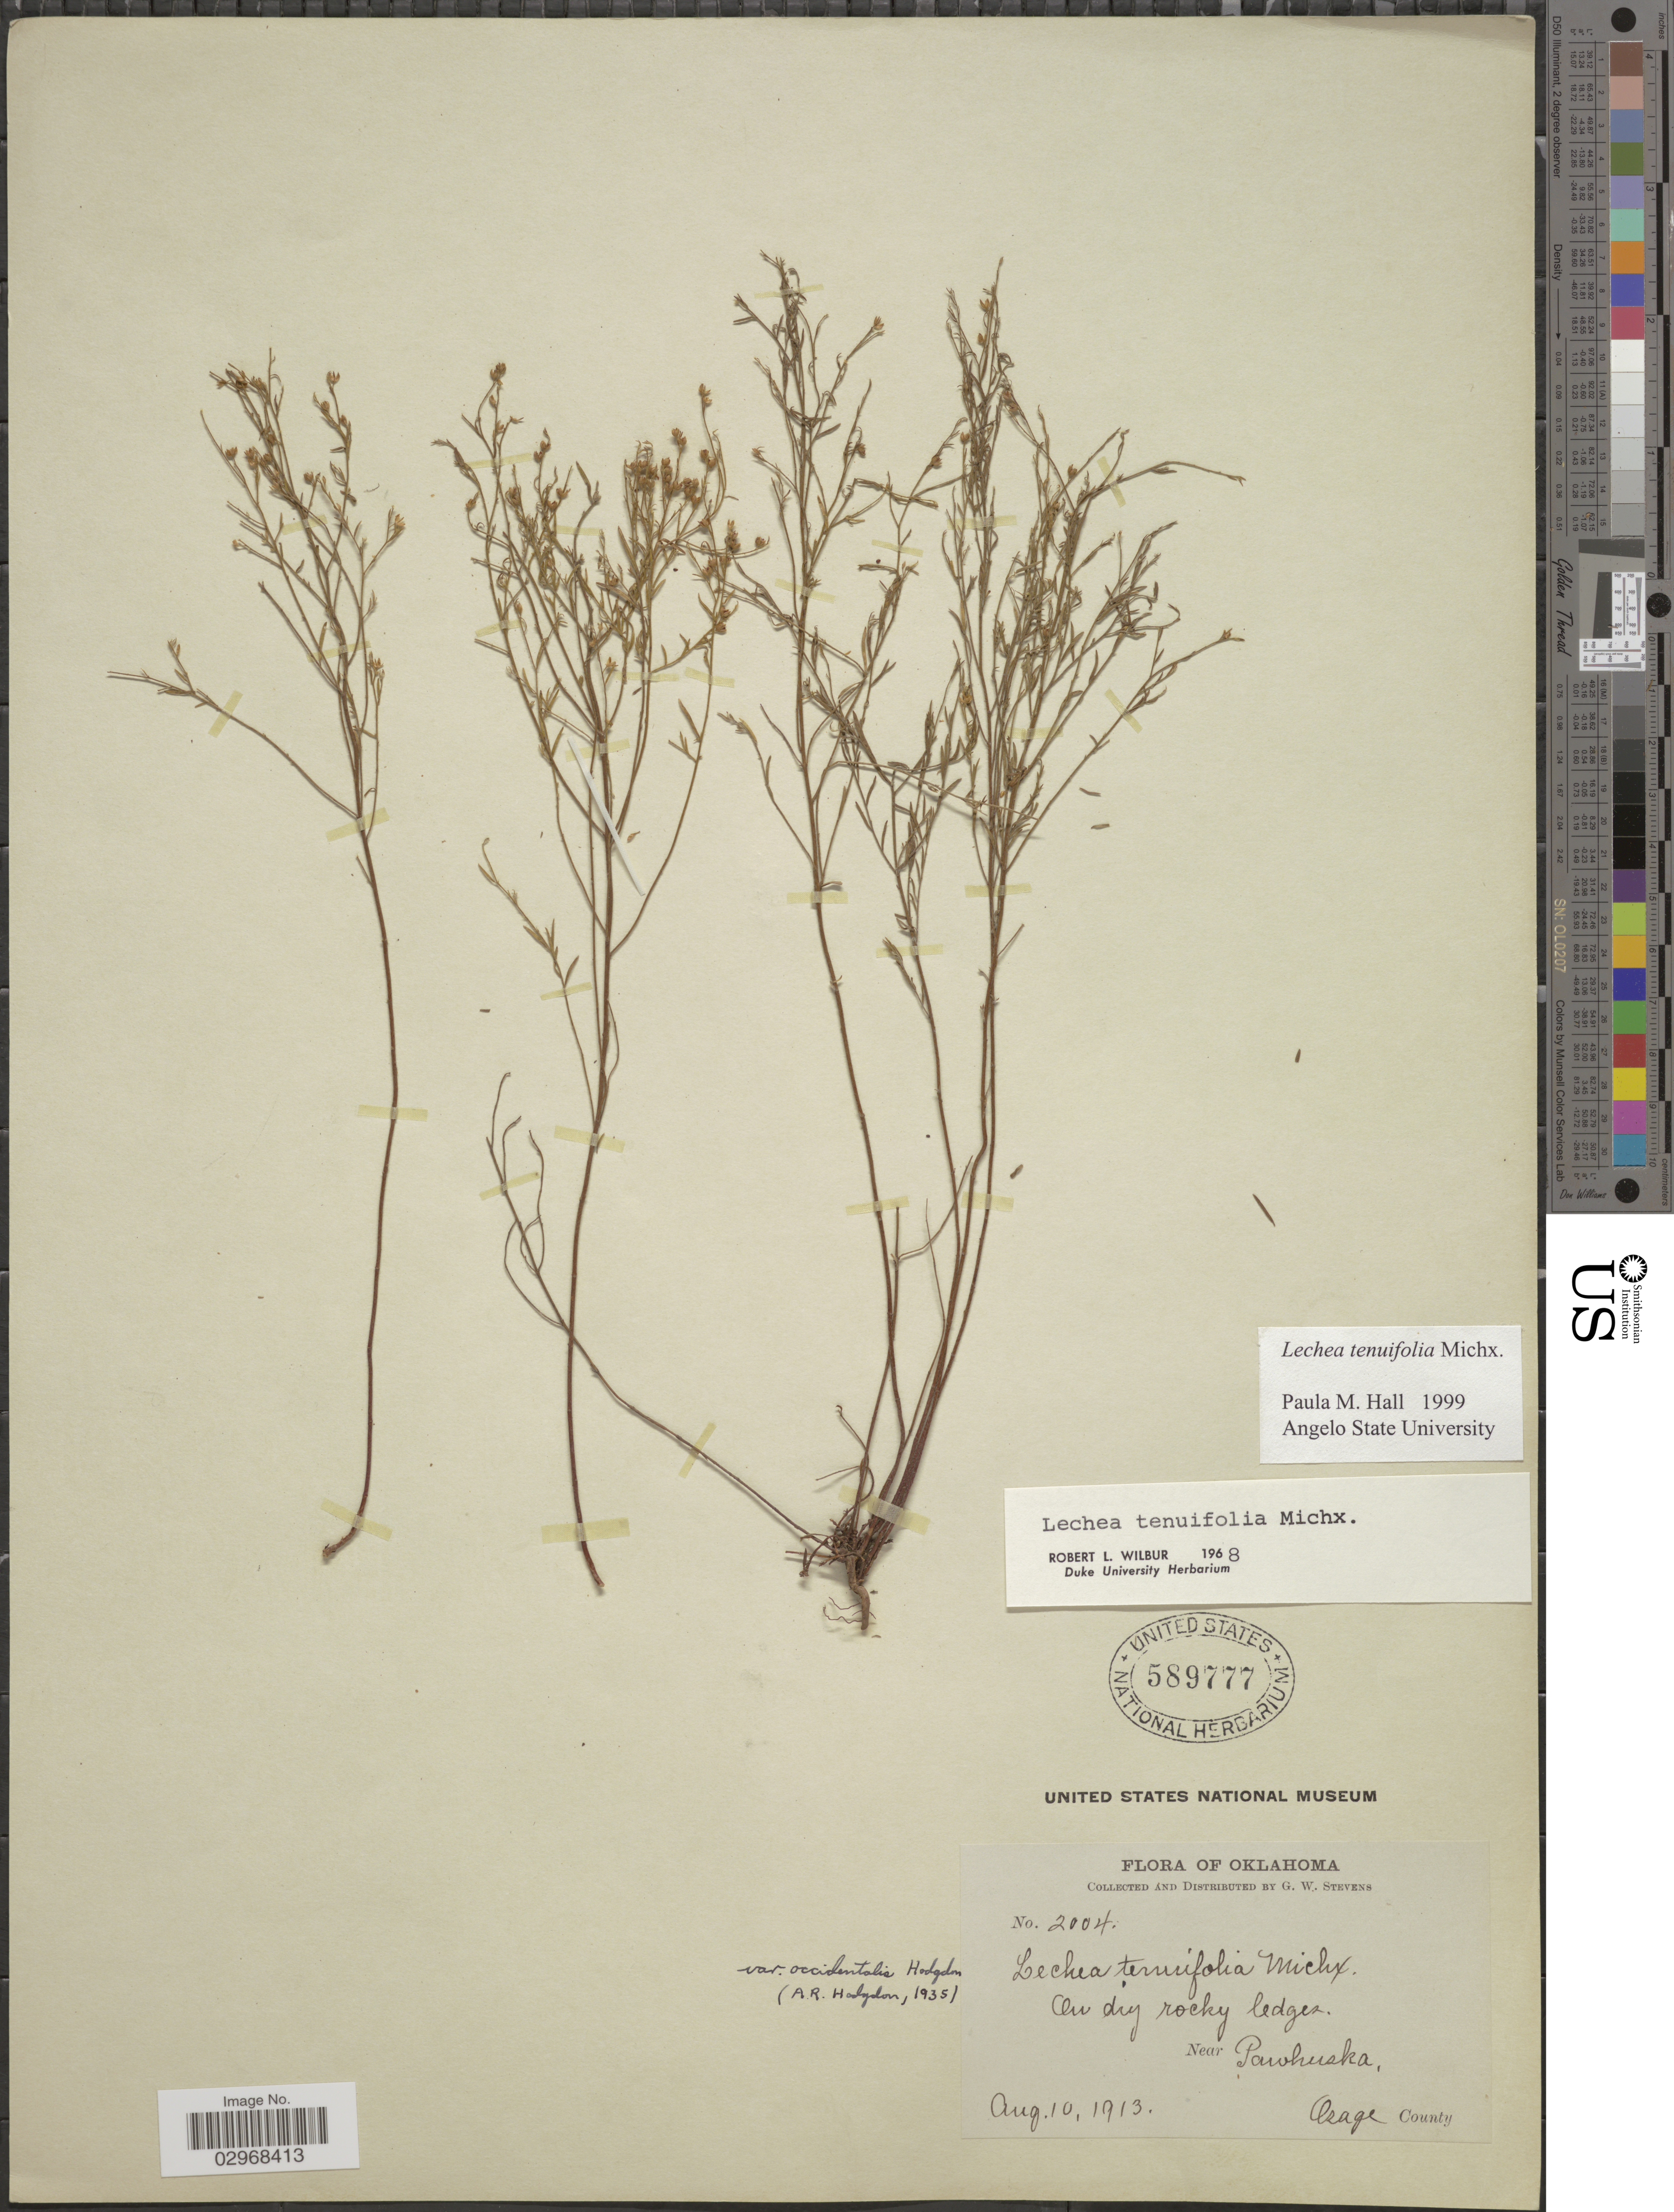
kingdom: Plantae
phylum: Tracheophyta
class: Magnoliopsida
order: Malvales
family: Cistaceae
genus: Lechea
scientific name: Lechea tenuifolia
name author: Michx.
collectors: G. W. Stevens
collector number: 2004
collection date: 1913-08-10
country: United States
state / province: Oklahoma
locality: Near Pawhuska, Osage County.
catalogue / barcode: US 589777